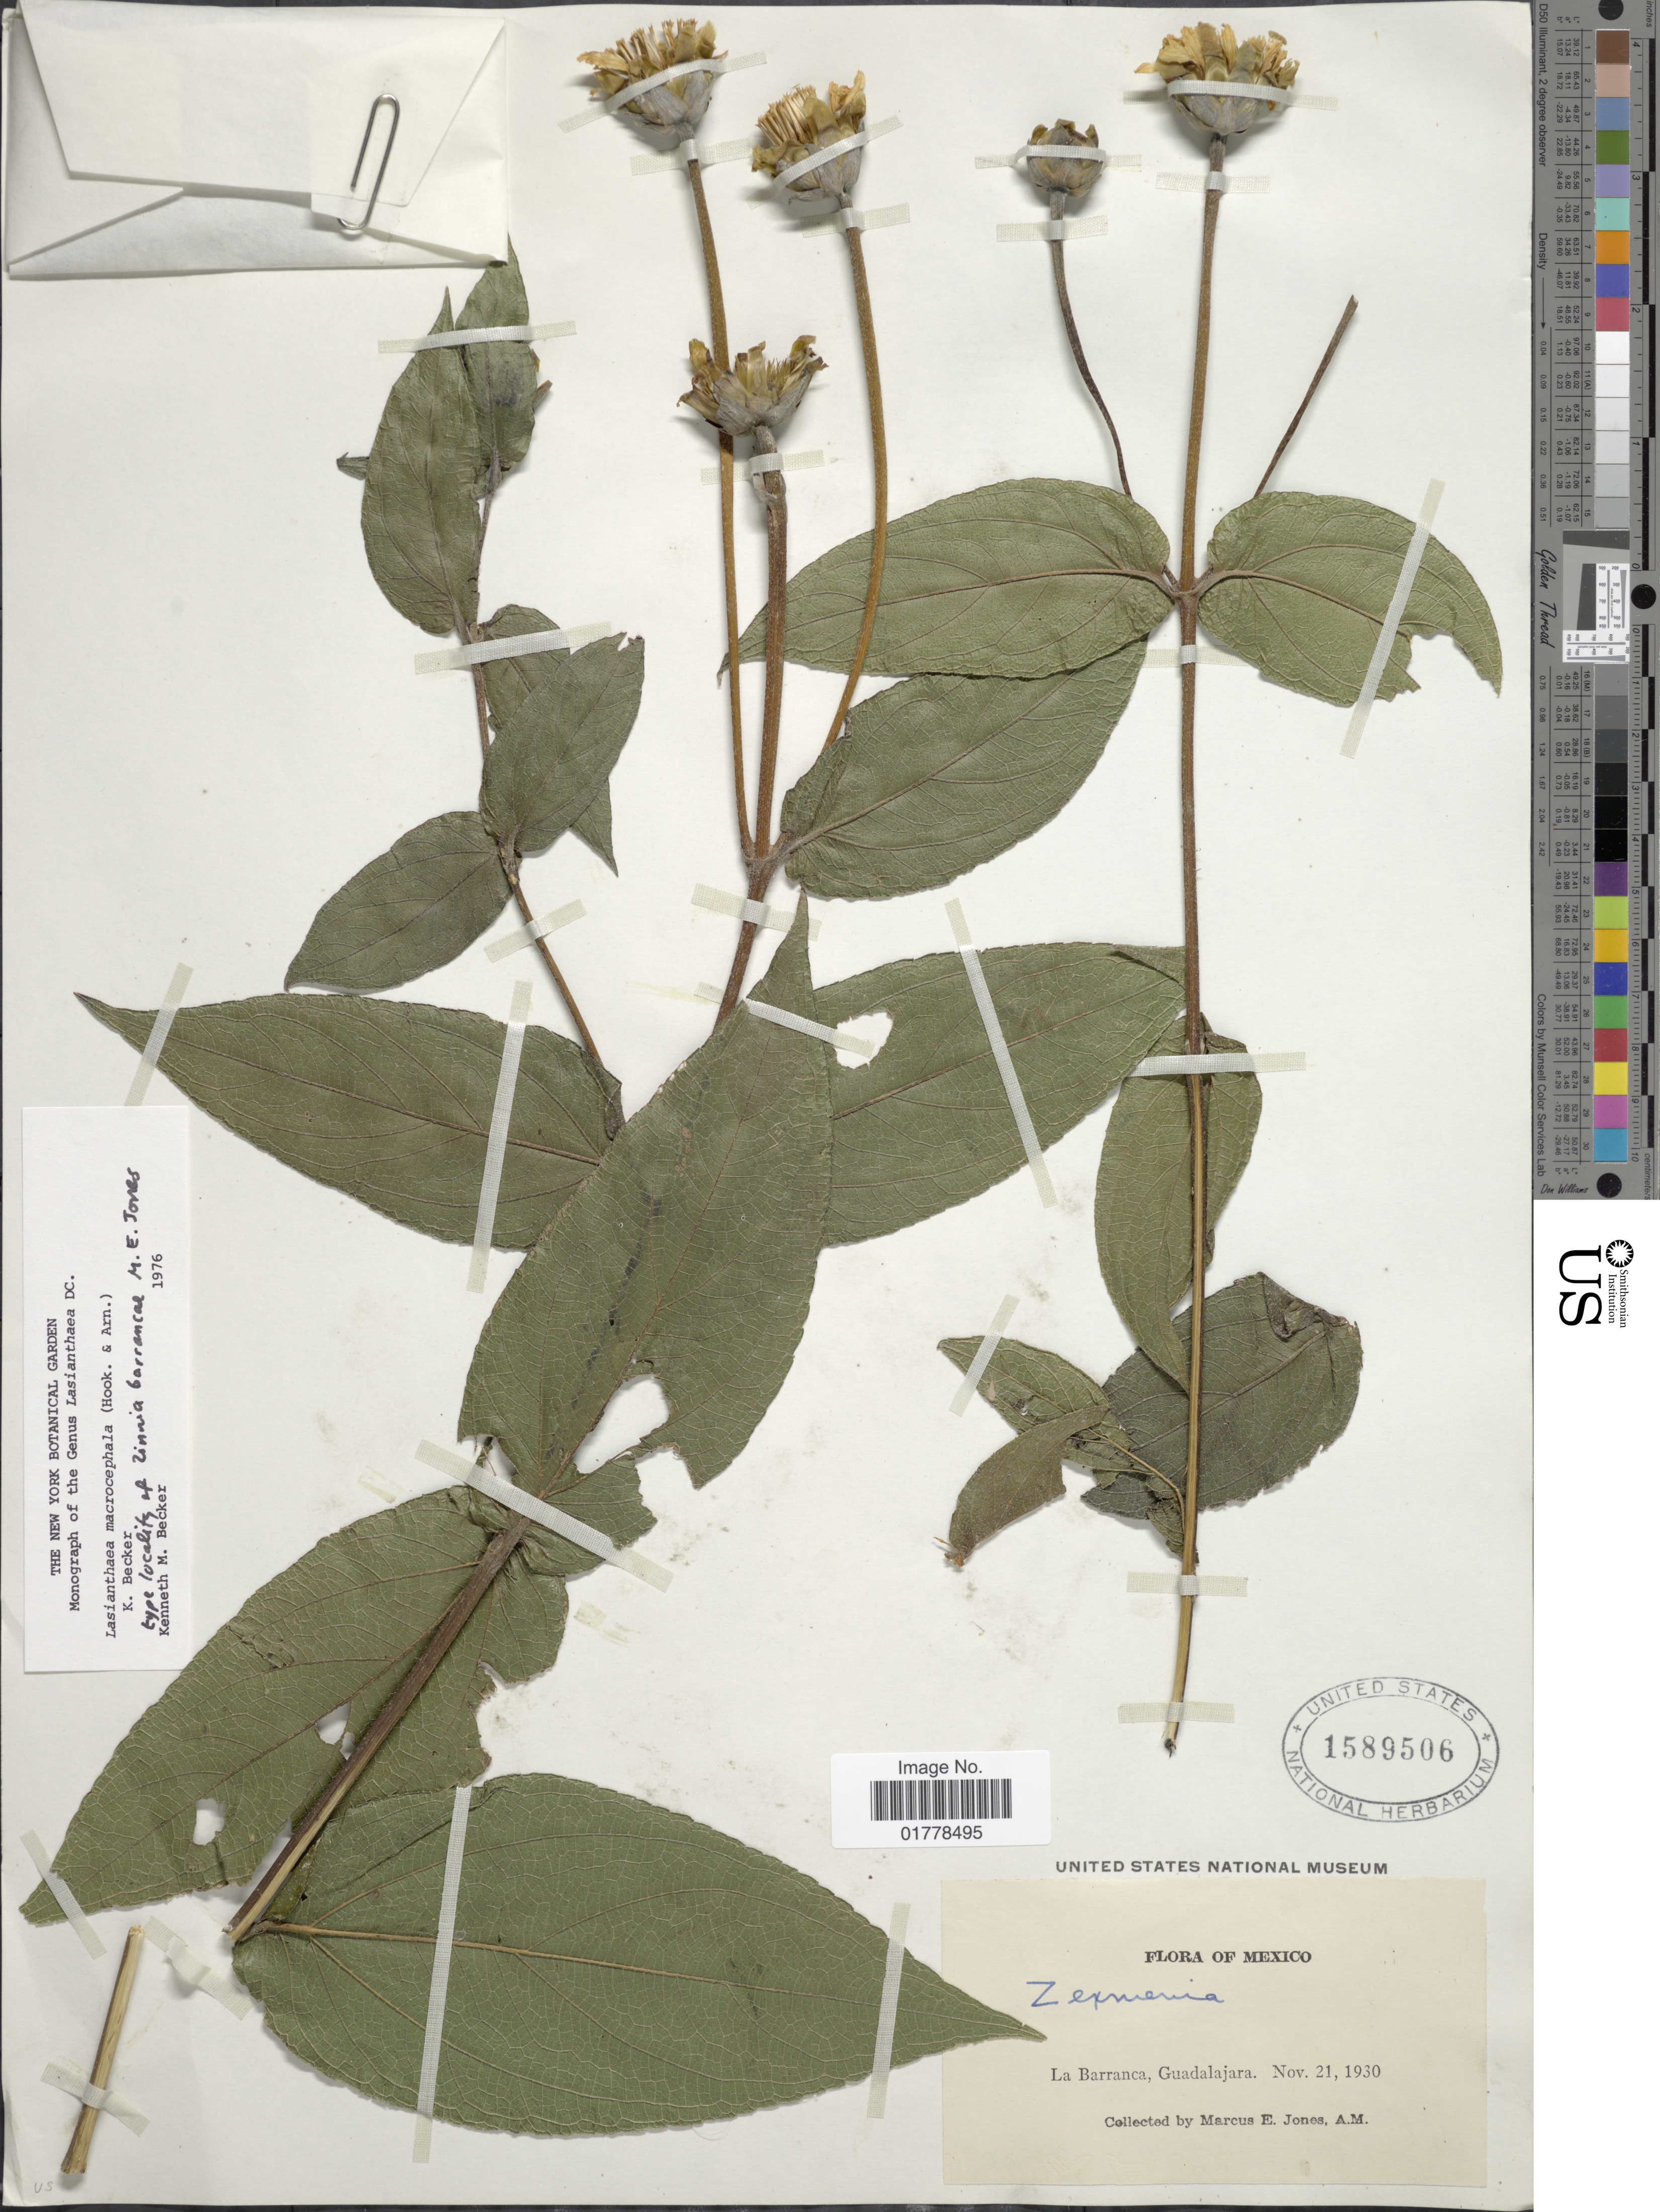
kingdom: Plantae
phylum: Tracheophyta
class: Magnoliopsida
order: Asterales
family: Asteraceae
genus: Lasianthaea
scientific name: Lasianthaea macrocephala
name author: (Hook. & Arn.) K.M. Becker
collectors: M. E. Jones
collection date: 1930-11-21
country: Mexico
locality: La Barranca, Guadalajara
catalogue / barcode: US 1589506